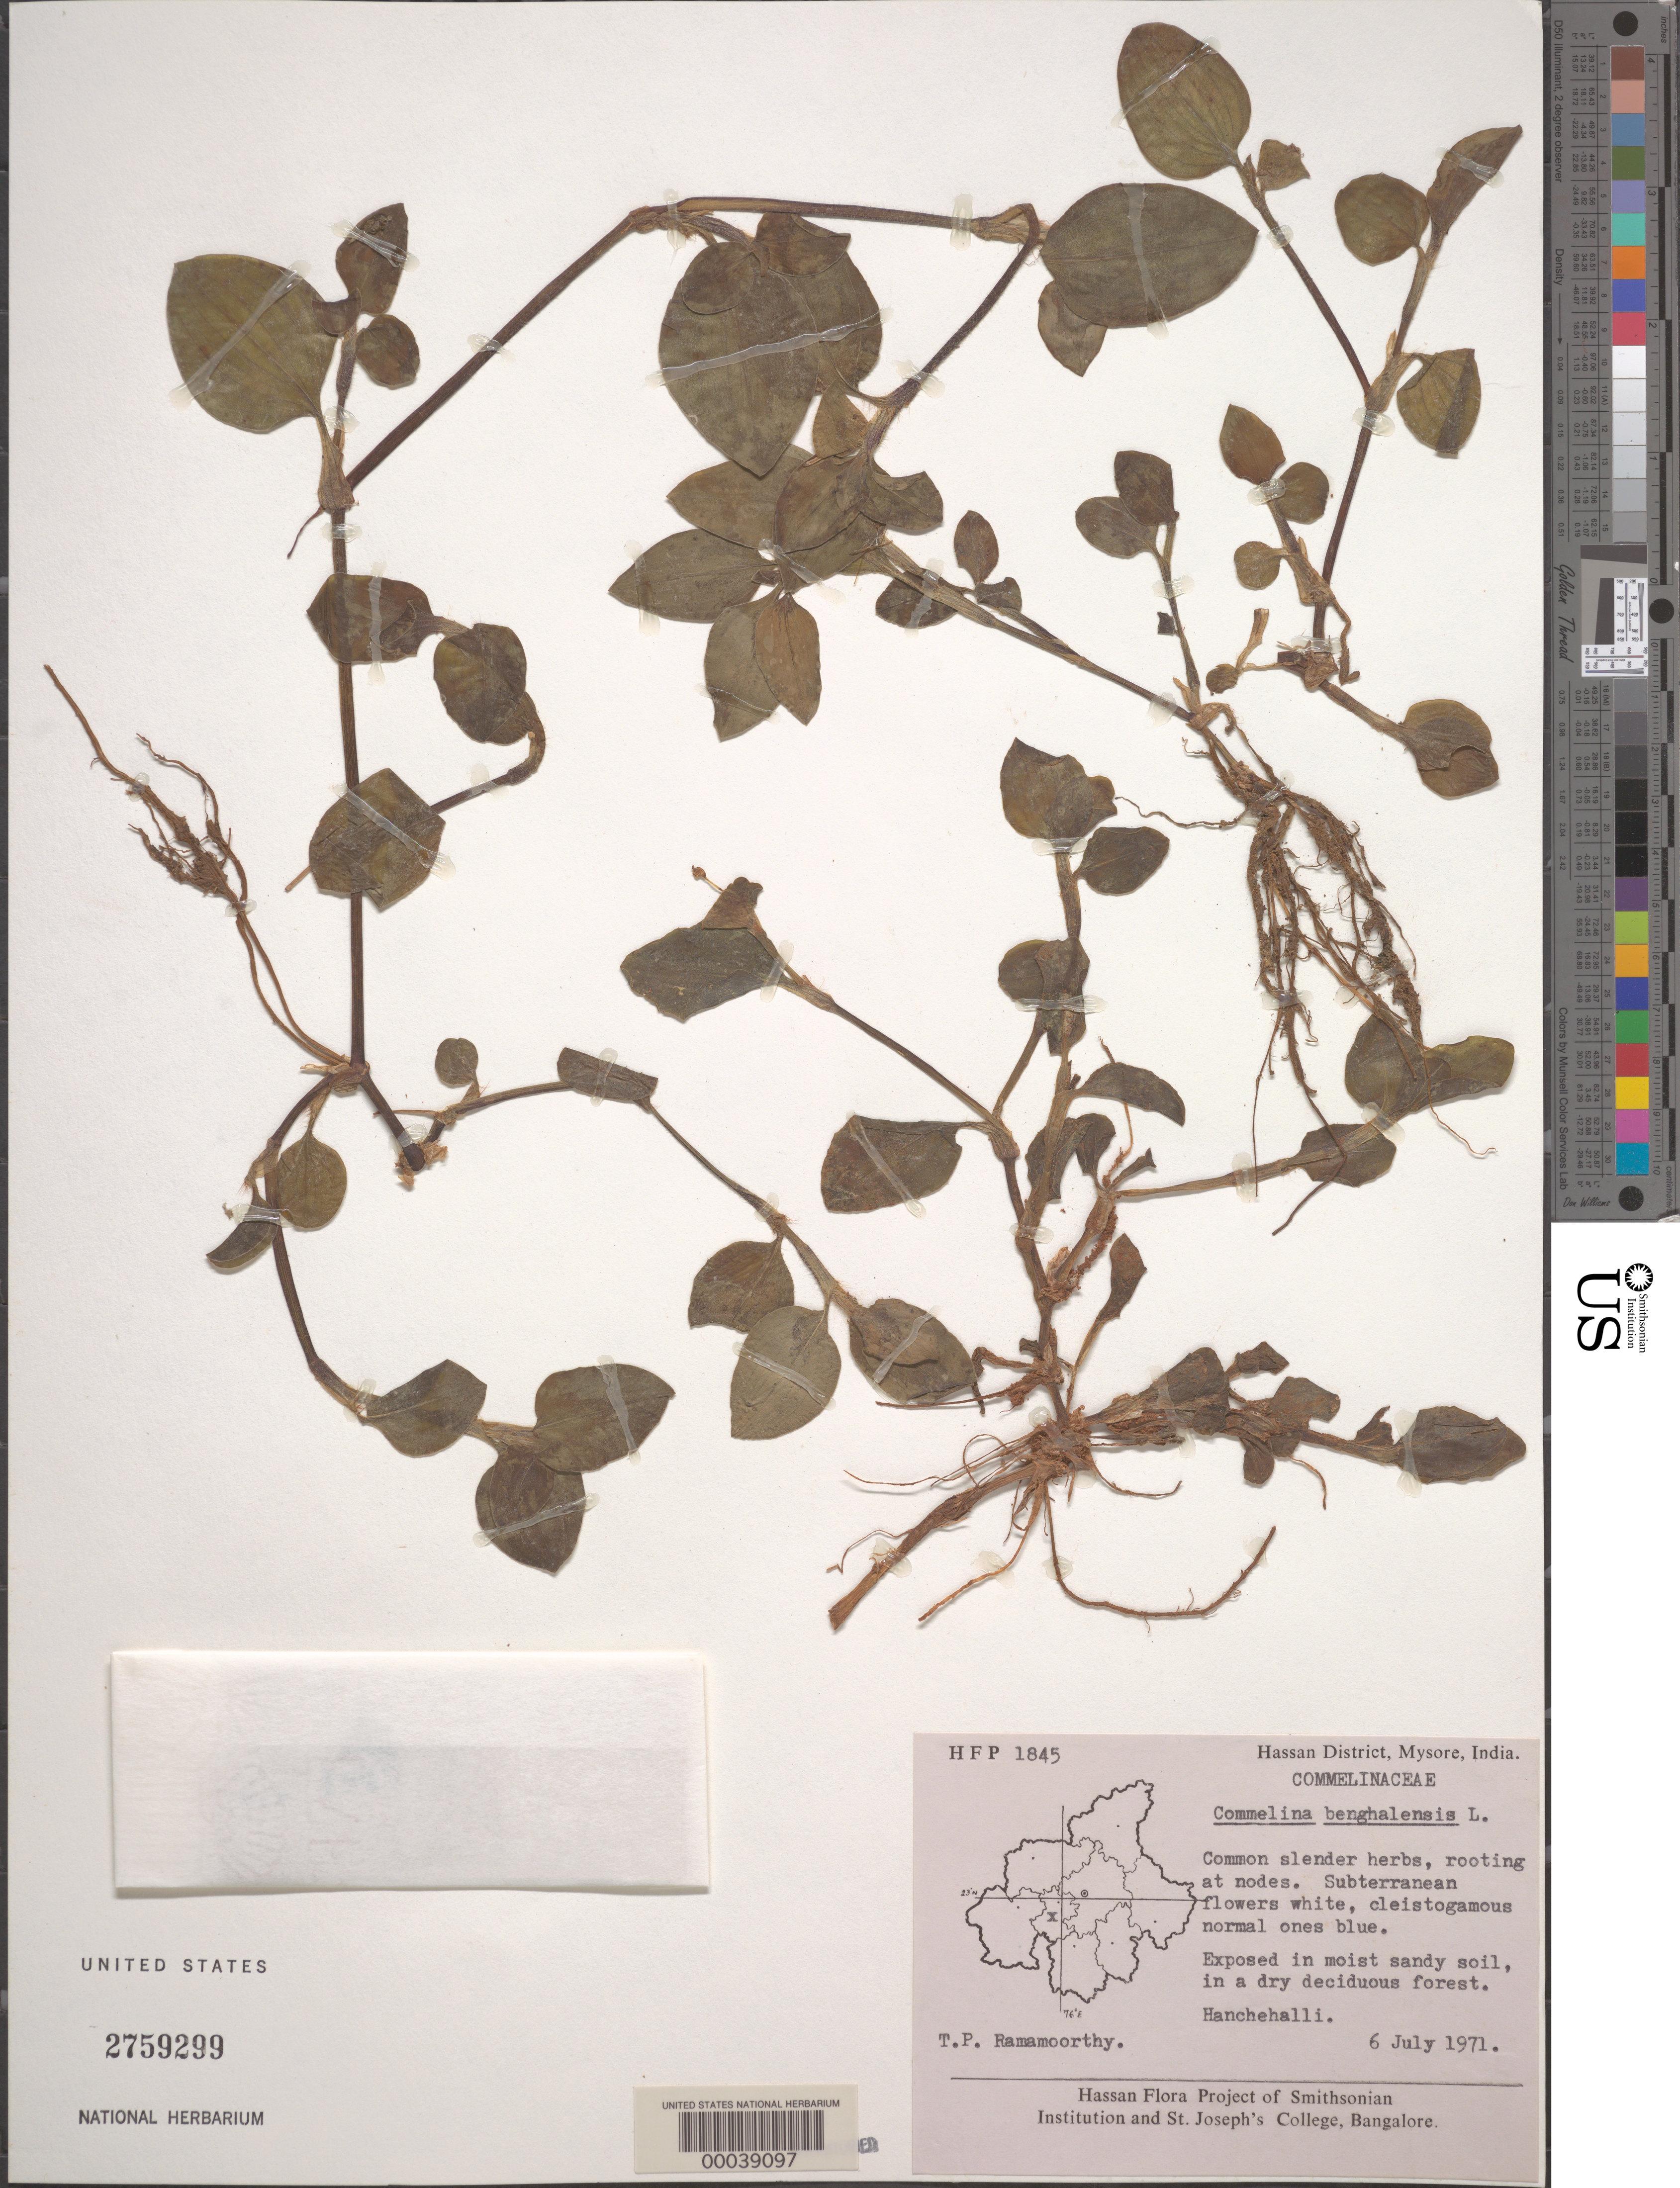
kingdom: Plantae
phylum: Tracheophyta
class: Liliopsida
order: Commelinales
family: Commelinaceae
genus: Commelina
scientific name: Commelina benghalensis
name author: L.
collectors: T. P. Ramamoorthy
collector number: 1845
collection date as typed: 06 Jul 1971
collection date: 1971-07-06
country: India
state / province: Karnataka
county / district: Hassan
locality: Hanchehalli, mysore state [mysore state = karnataka.]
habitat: Moist sandy soil, dry deciduous forest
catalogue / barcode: US 2759299